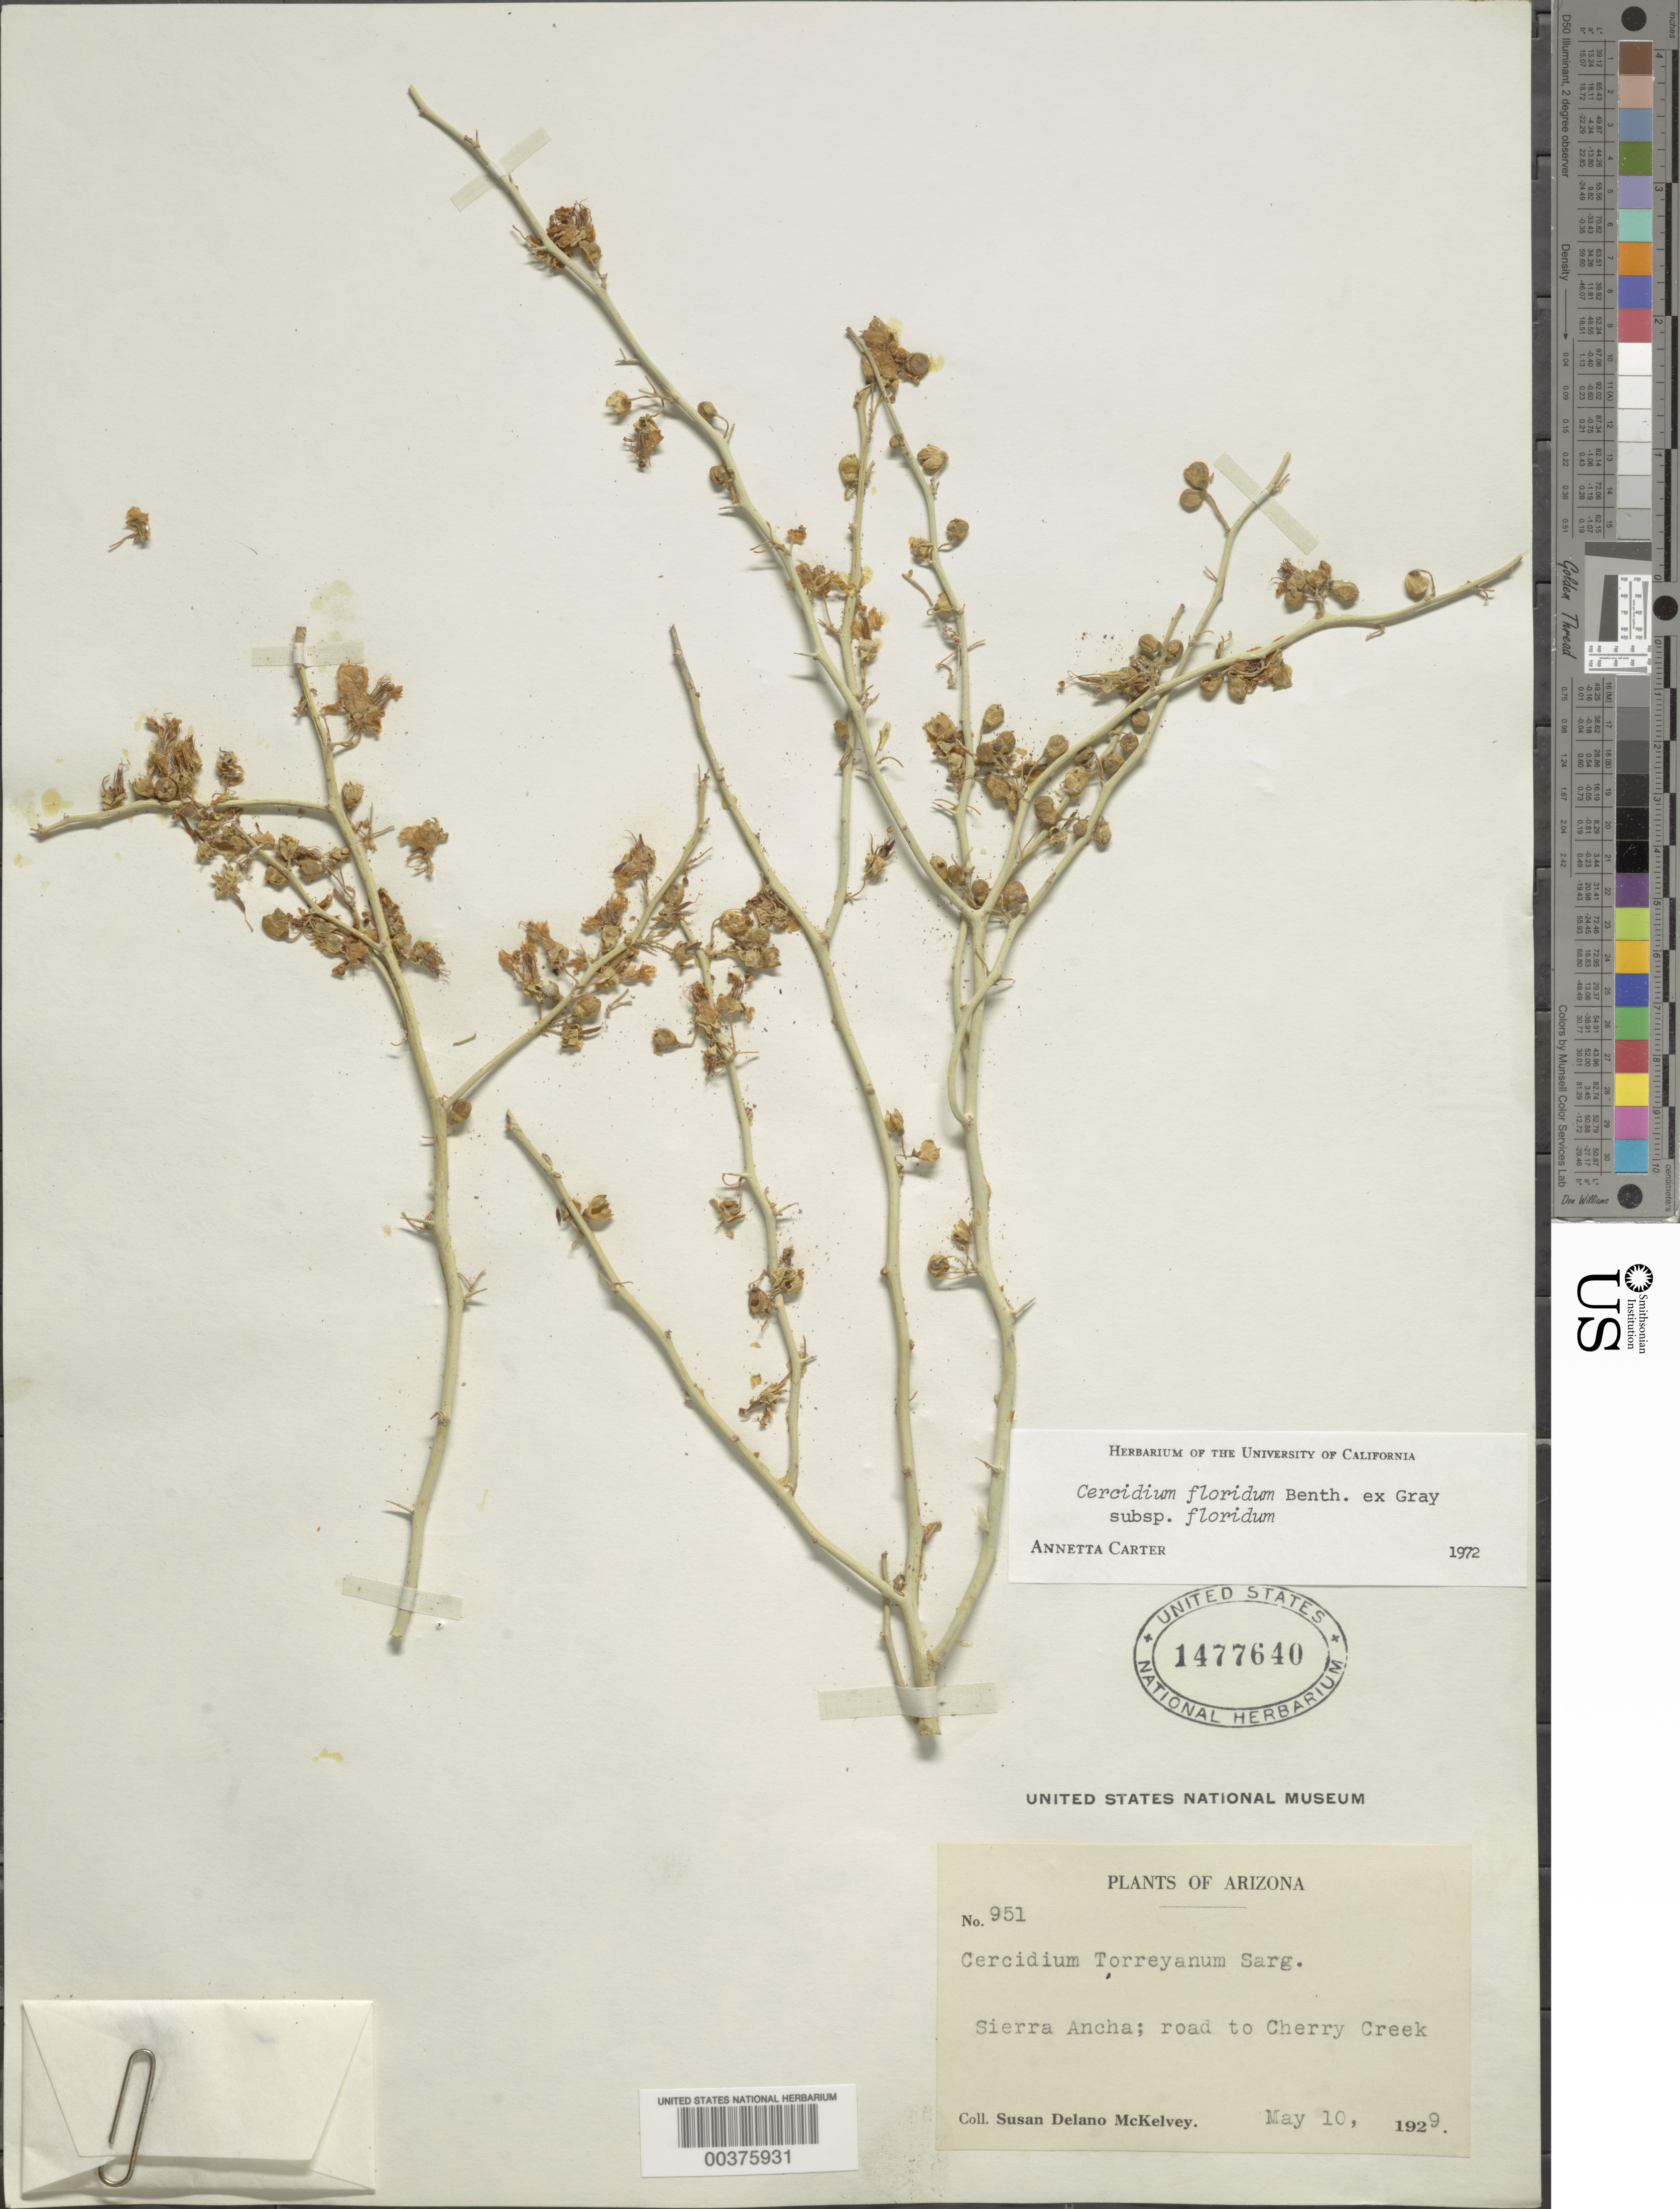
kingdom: Plantae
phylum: Tracheophyta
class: Magnoliopsida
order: Fabales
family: Fabaceae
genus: Parkinsonia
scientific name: Parkinsonia florida subsp. florida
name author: (Benth. ex A. Gray) S. Watson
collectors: S. A. McKelvey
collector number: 951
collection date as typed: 10 May 1929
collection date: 1929-05-10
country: United States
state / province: Arizona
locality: Sierra ancha; road to cherry creek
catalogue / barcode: US 1477640